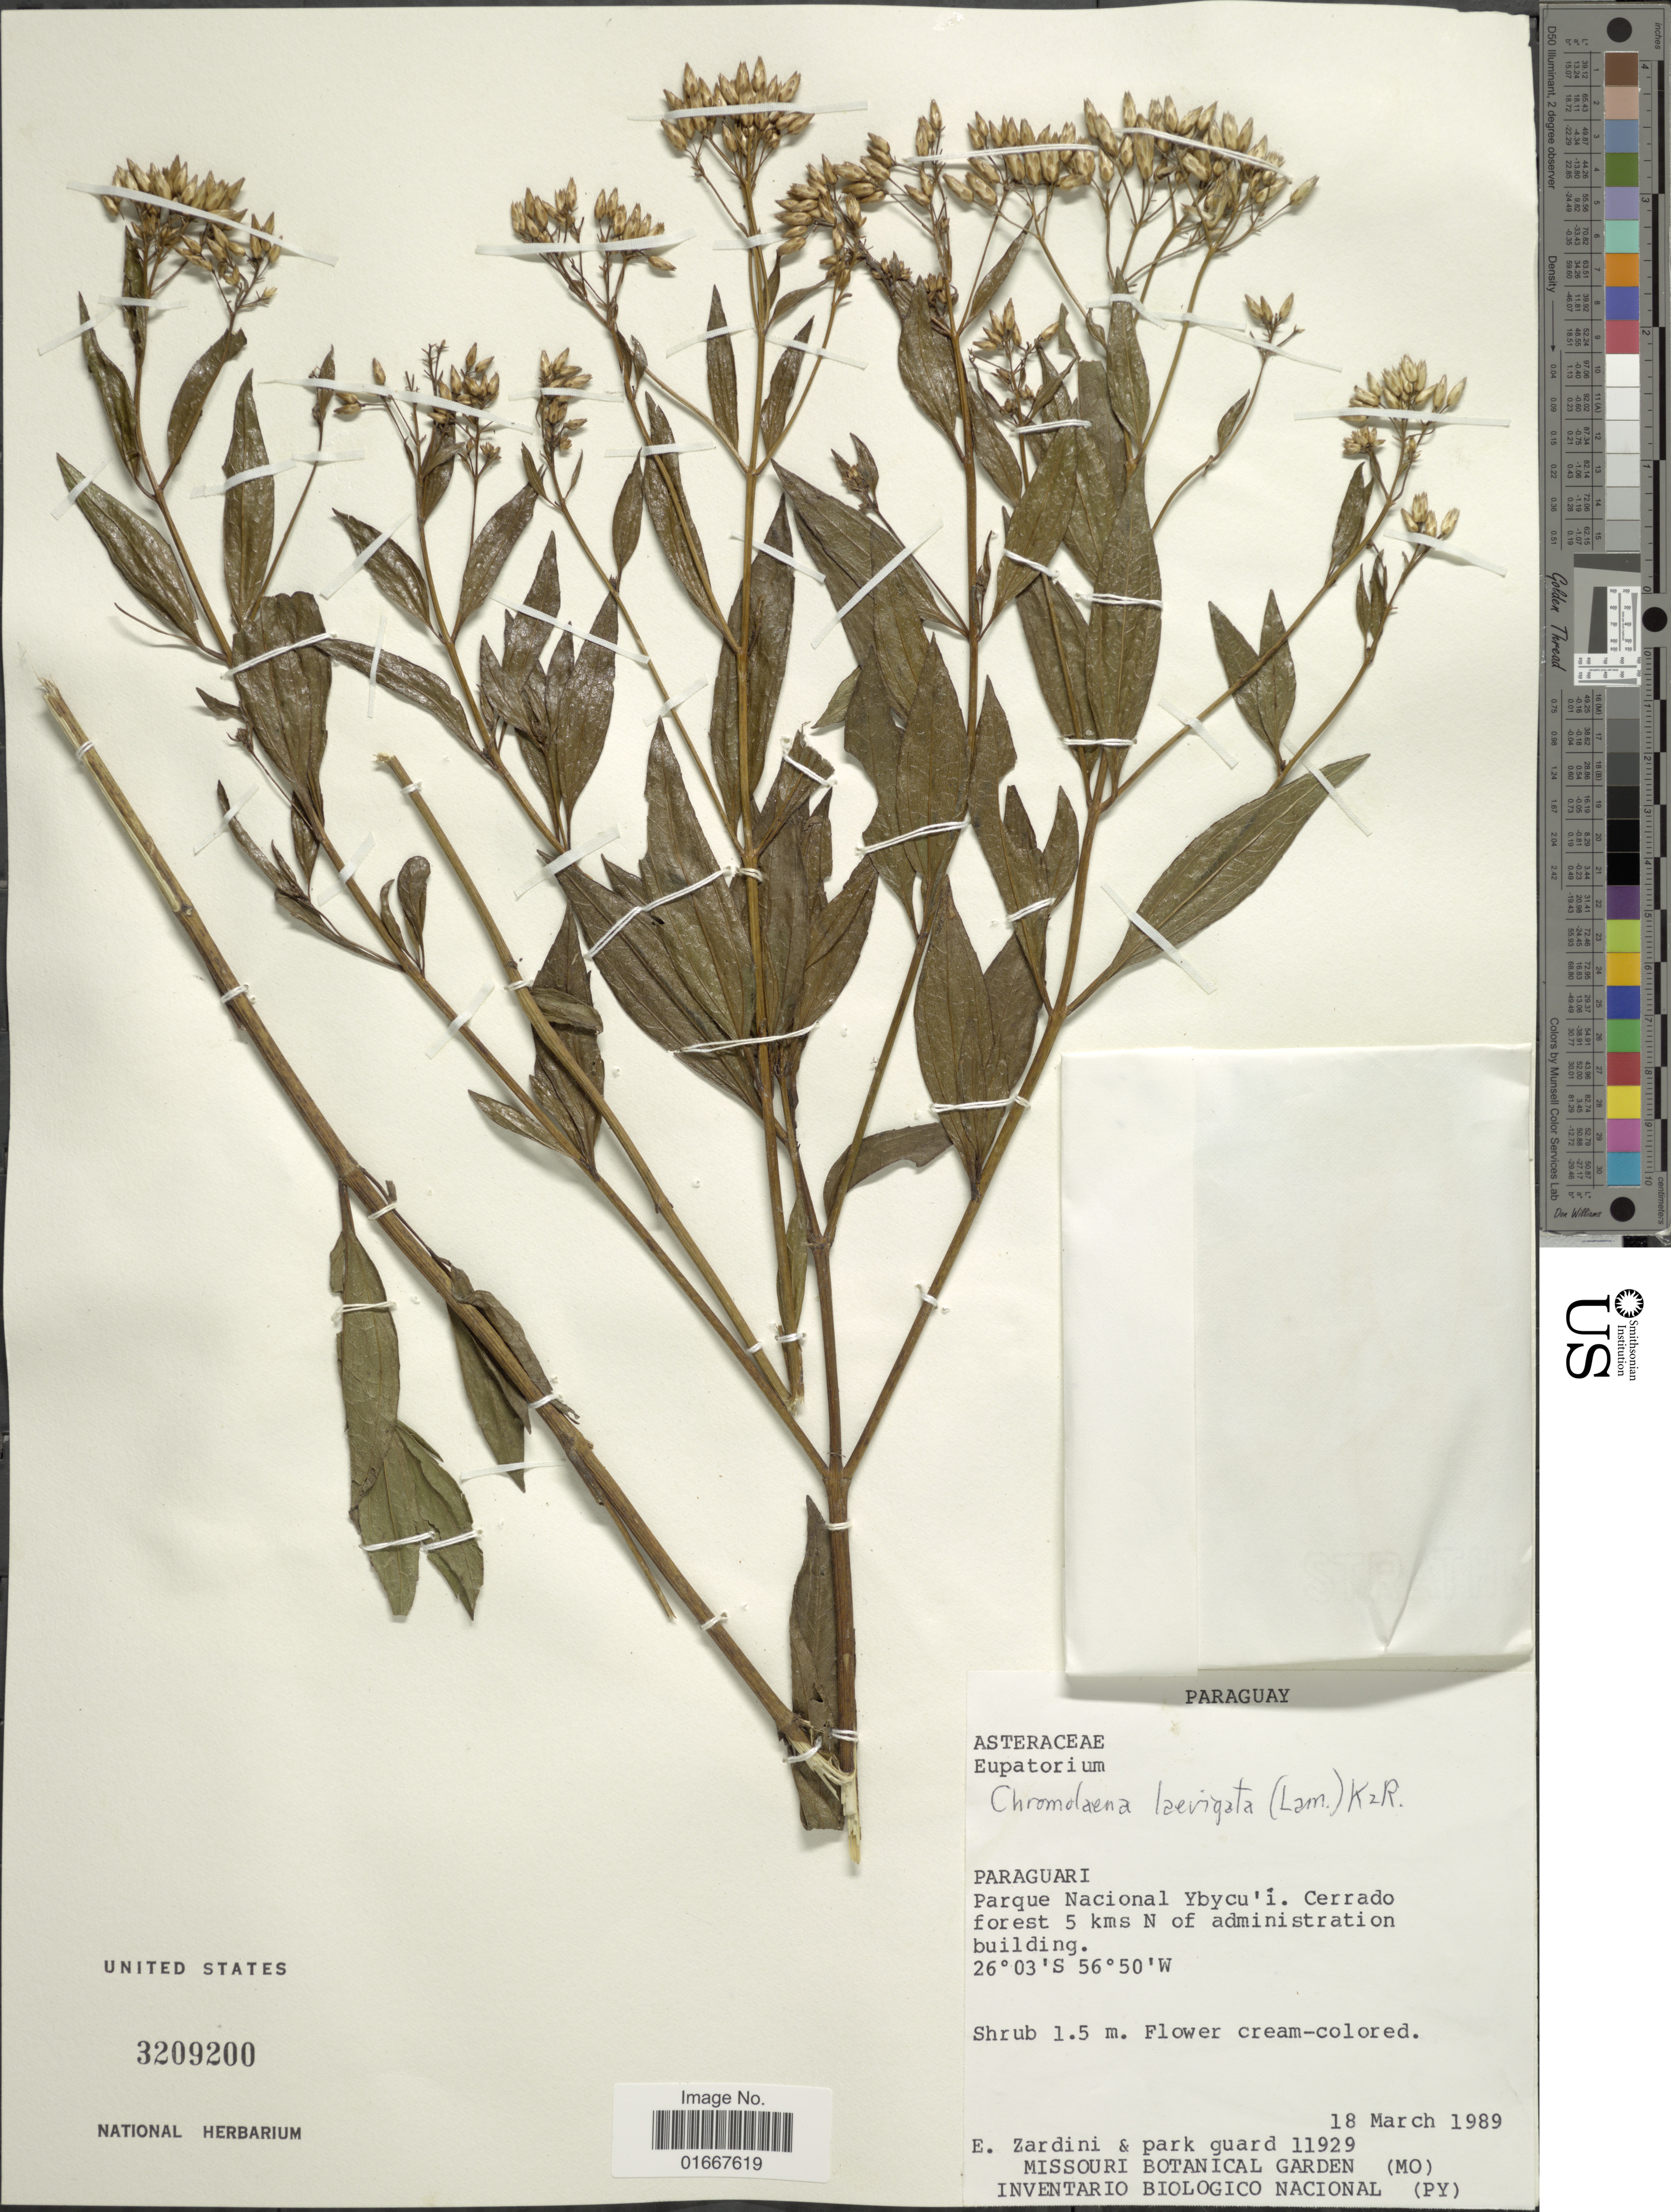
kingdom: Plantae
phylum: Tracheophyta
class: Magnoliopsida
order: Asterales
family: Asteraceae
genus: Chromolaena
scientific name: Chromolaena laevigata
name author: (Lam.) R.M. King & H. Rob.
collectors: E. M. Zardini & et al.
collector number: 11929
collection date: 1989-03-18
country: Paraguay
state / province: Paraguari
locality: Parque Nacional Ybycy'í. Cerrado forest 5 kms N of administration building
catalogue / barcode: US 3209200